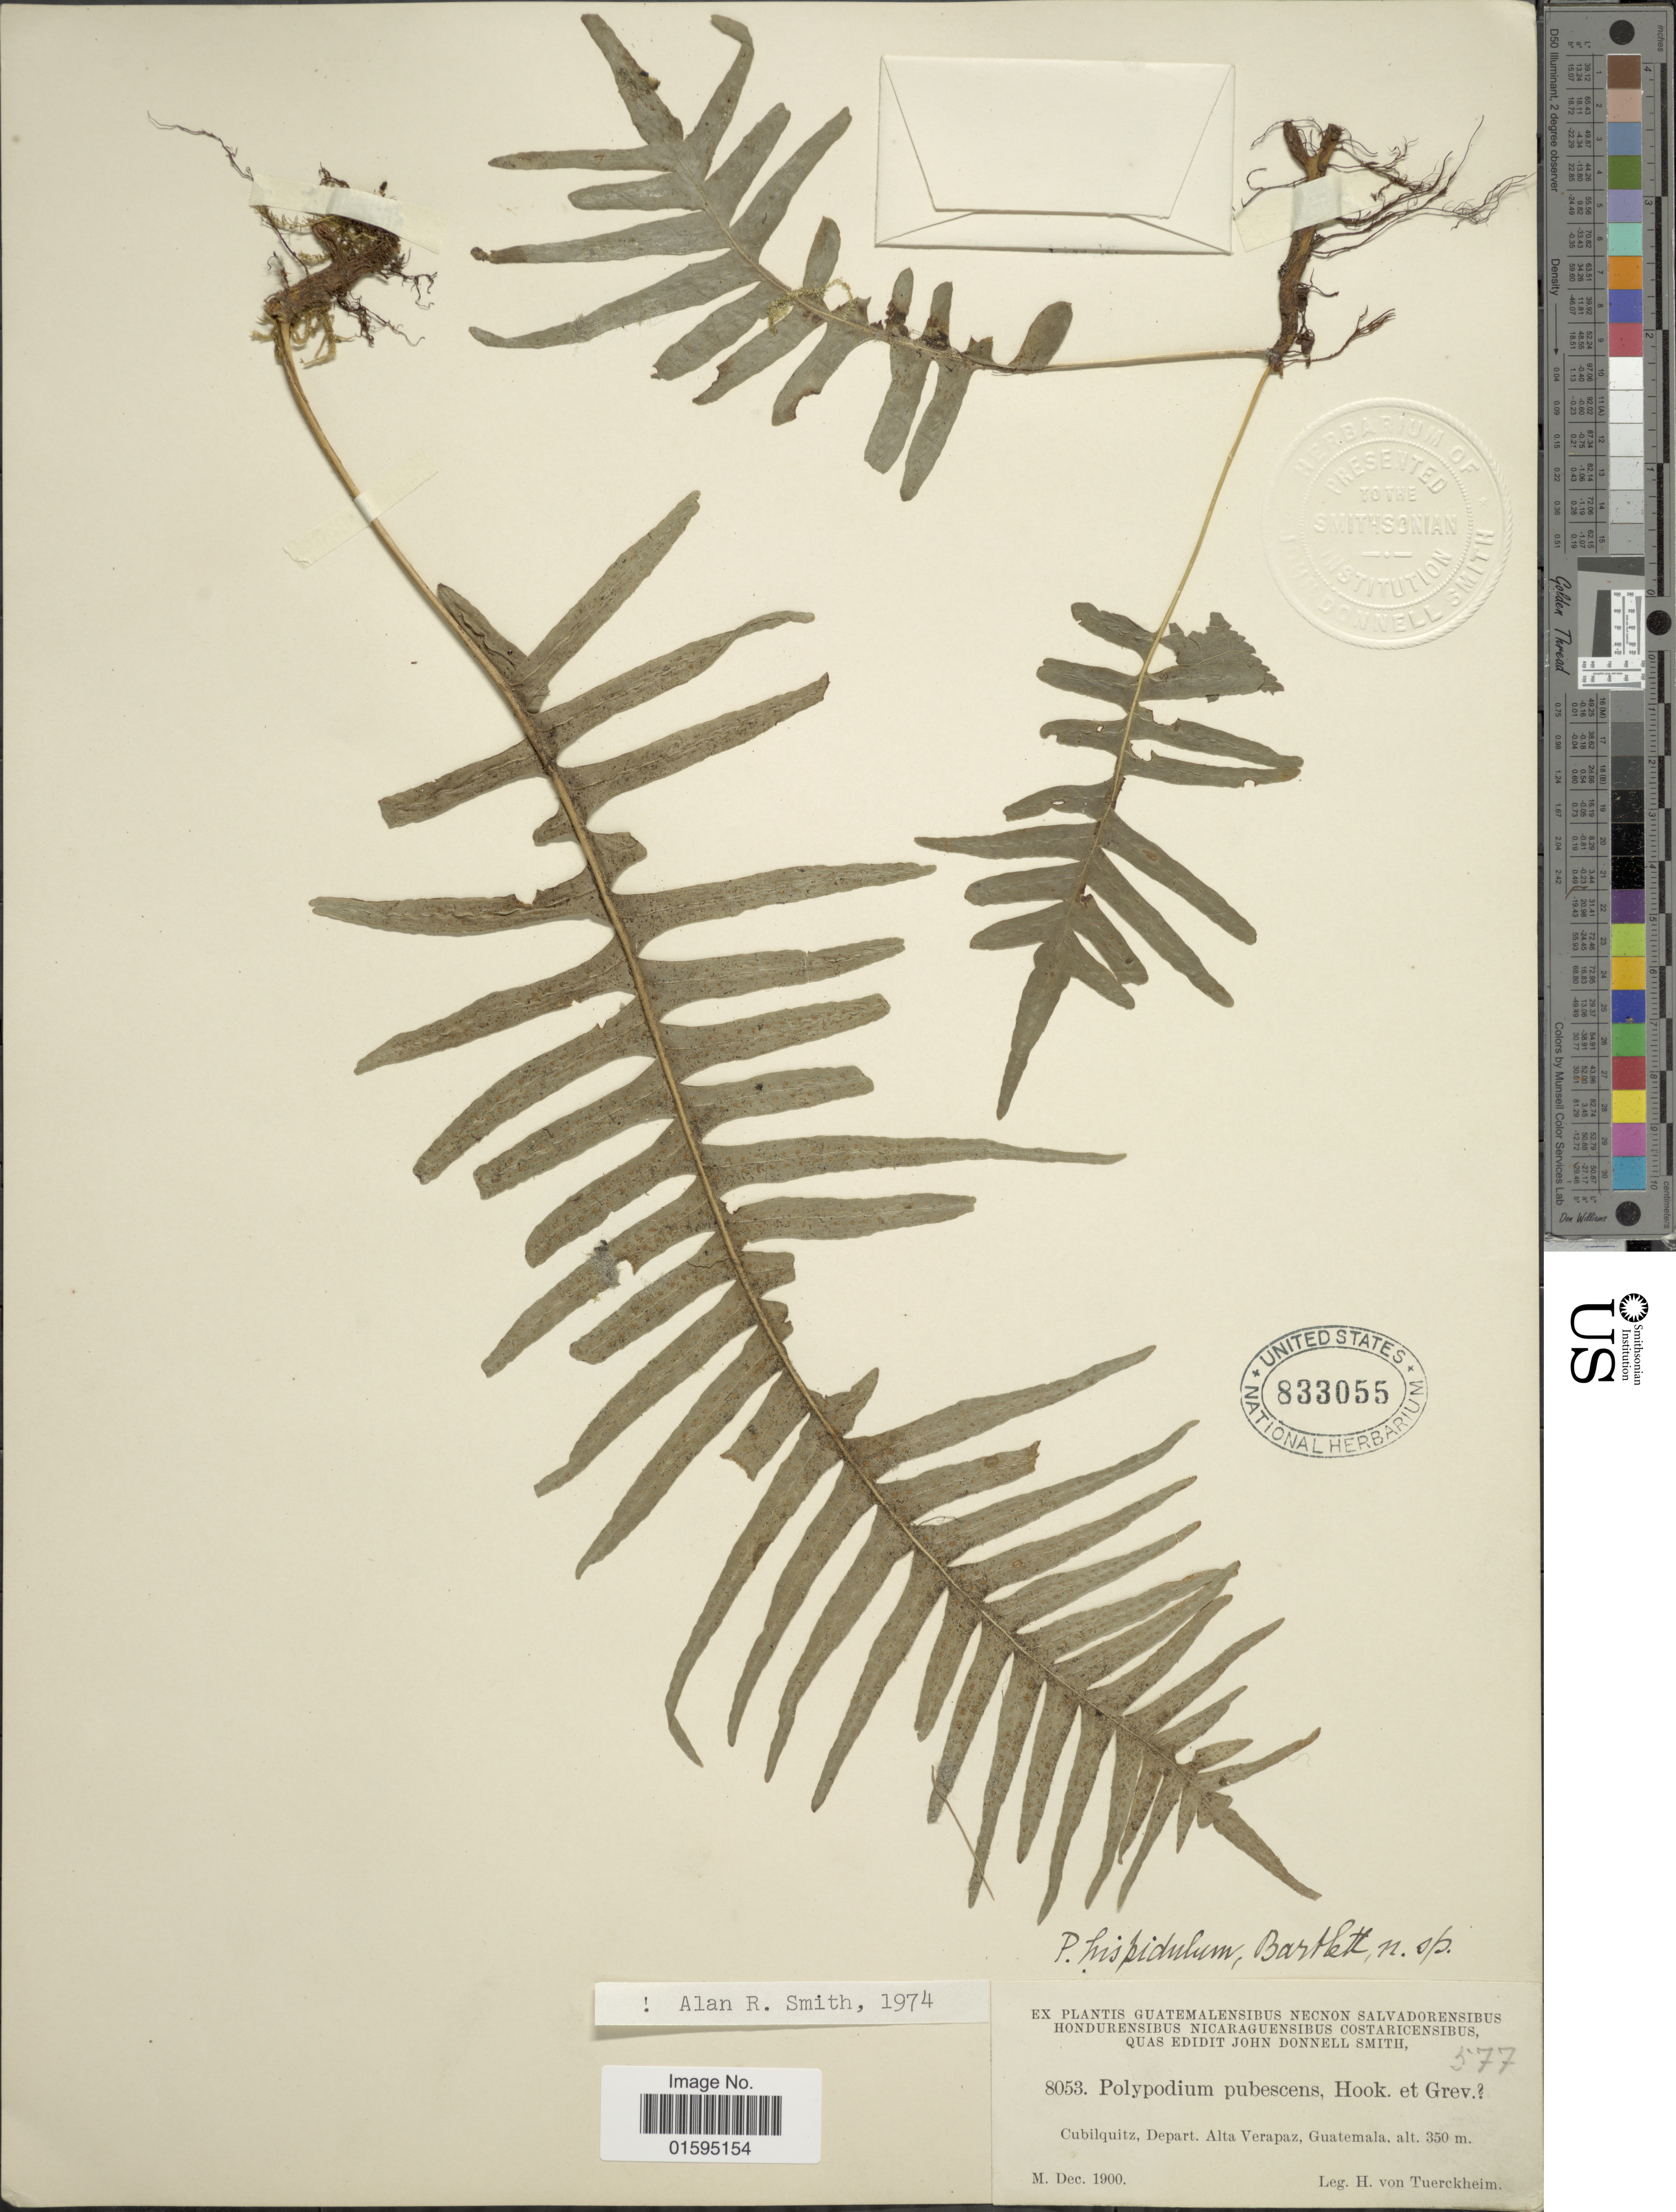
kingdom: Plantae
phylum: Tracheophyta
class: Polypodiopsida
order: Polypodiales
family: Polypodiaceae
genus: Polypodium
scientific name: Polypodium hispidulum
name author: Bartlett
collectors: H. von Türckheim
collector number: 8053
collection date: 1900-12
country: Guatemala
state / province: Alta Verapaz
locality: Cubilquitz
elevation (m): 350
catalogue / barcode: US 833055